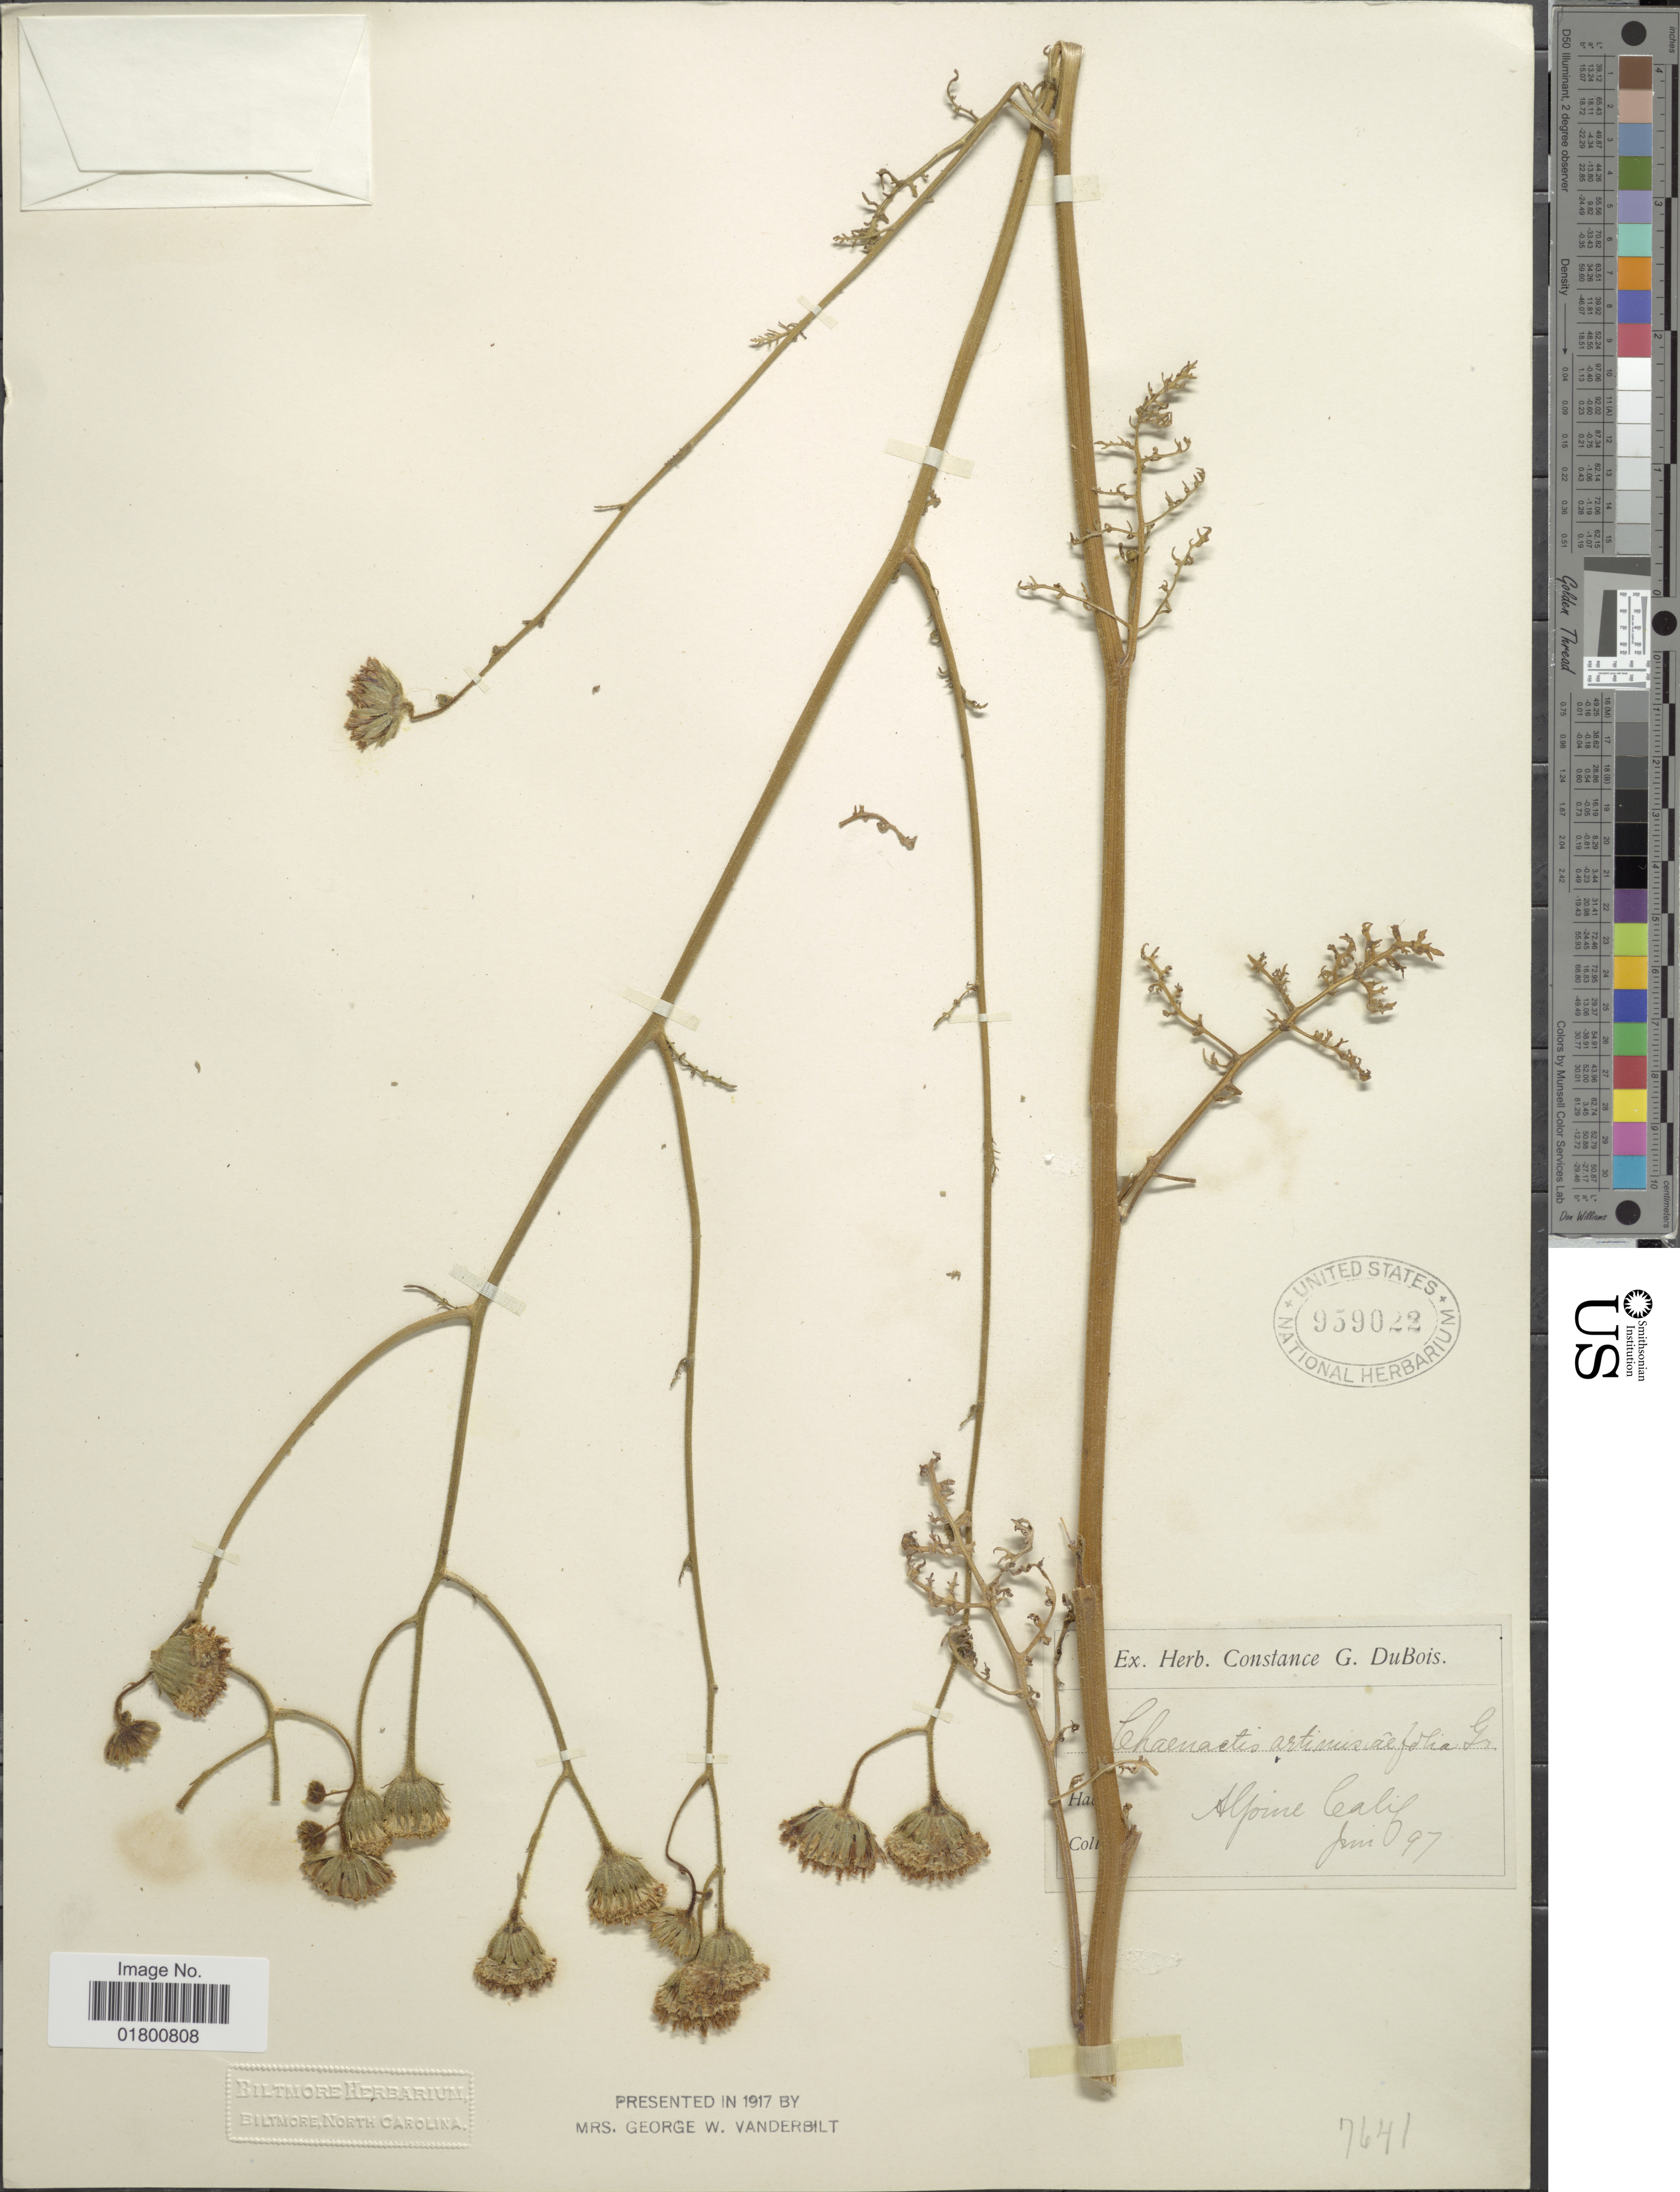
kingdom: Plantae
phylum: Tracheophyta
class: Magnoliopsida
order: Asterales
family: Asteraceae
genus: Chaenactis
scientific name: Chaenactis artemisiifolia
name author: A. Gray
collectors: ex herb. Constance G. DuBois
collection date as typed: Transcribed d/m/y: /6/97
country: United States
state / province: California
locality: Alpine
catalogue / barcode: US 959022